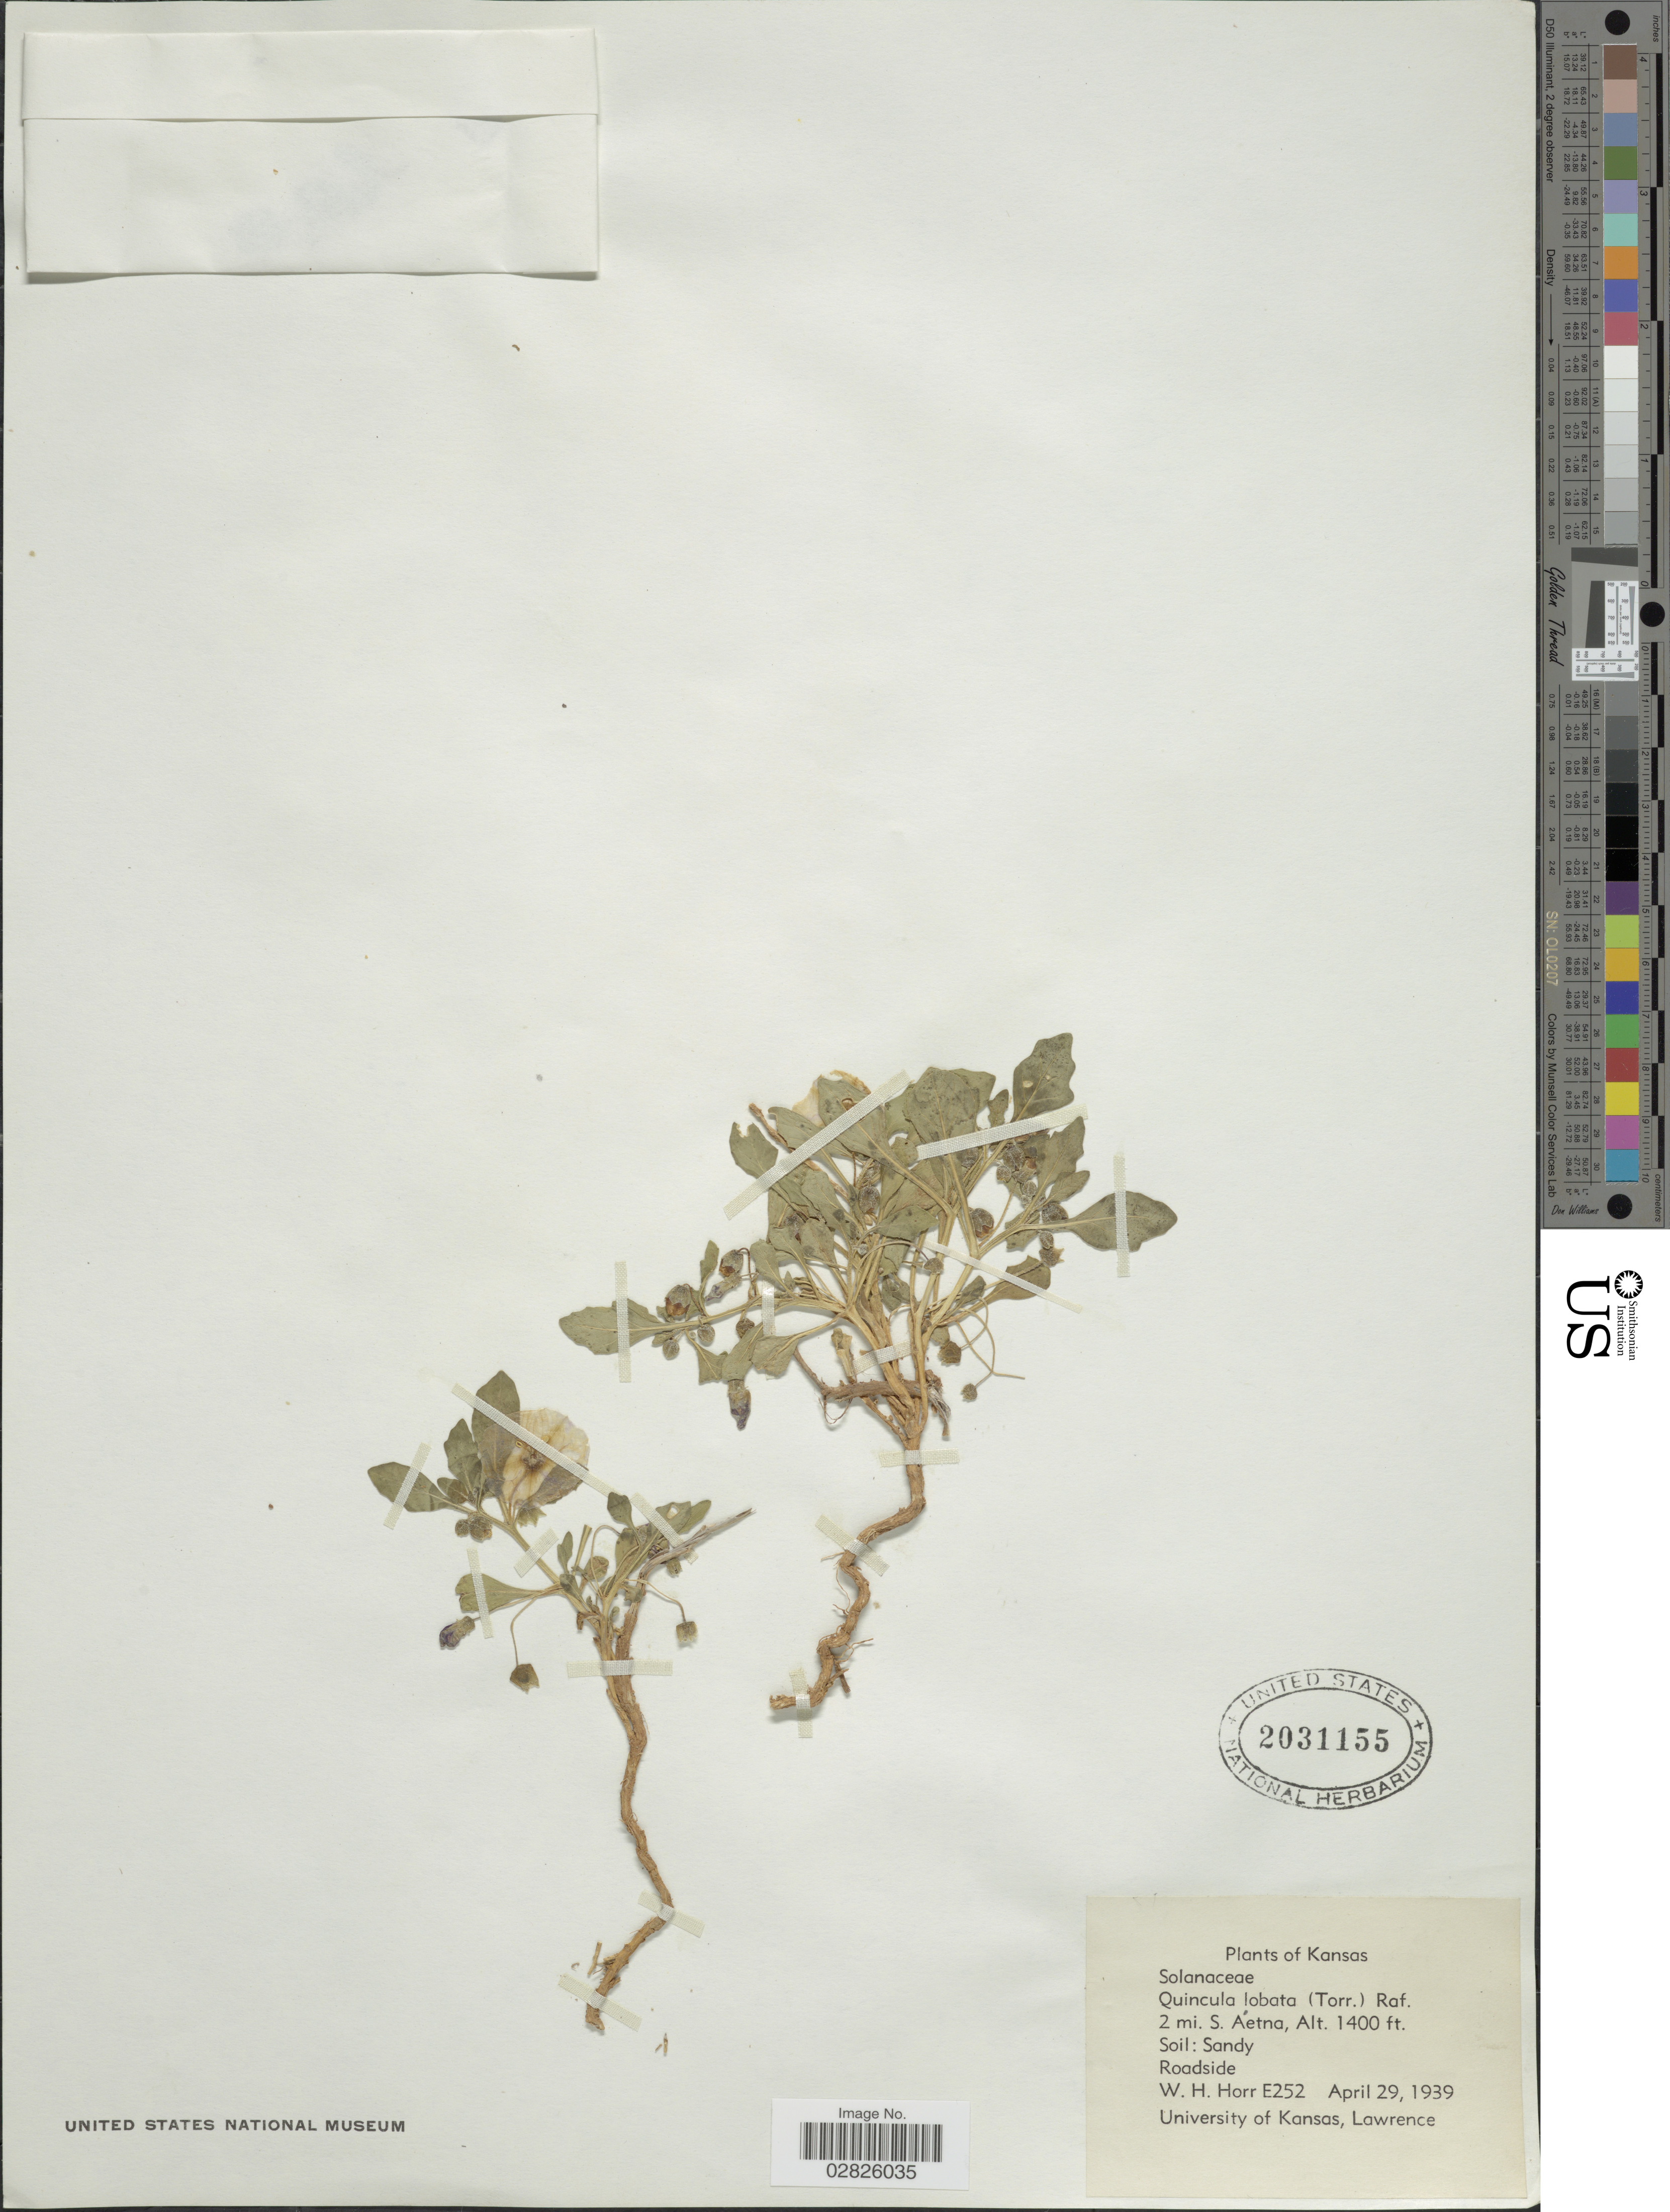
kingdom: Plantae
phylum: Tracheophyta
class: Magnoliopsida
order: Solanales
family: Solanaceae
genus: Quincula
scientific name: Quincula lobata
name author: (Torr.) Raf.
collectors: W. H. Horr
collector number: E252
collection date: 1939-04-29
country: United States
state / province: Kansas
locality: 2 mi. S. Aetna.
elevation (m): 427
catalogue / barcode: US 2031155